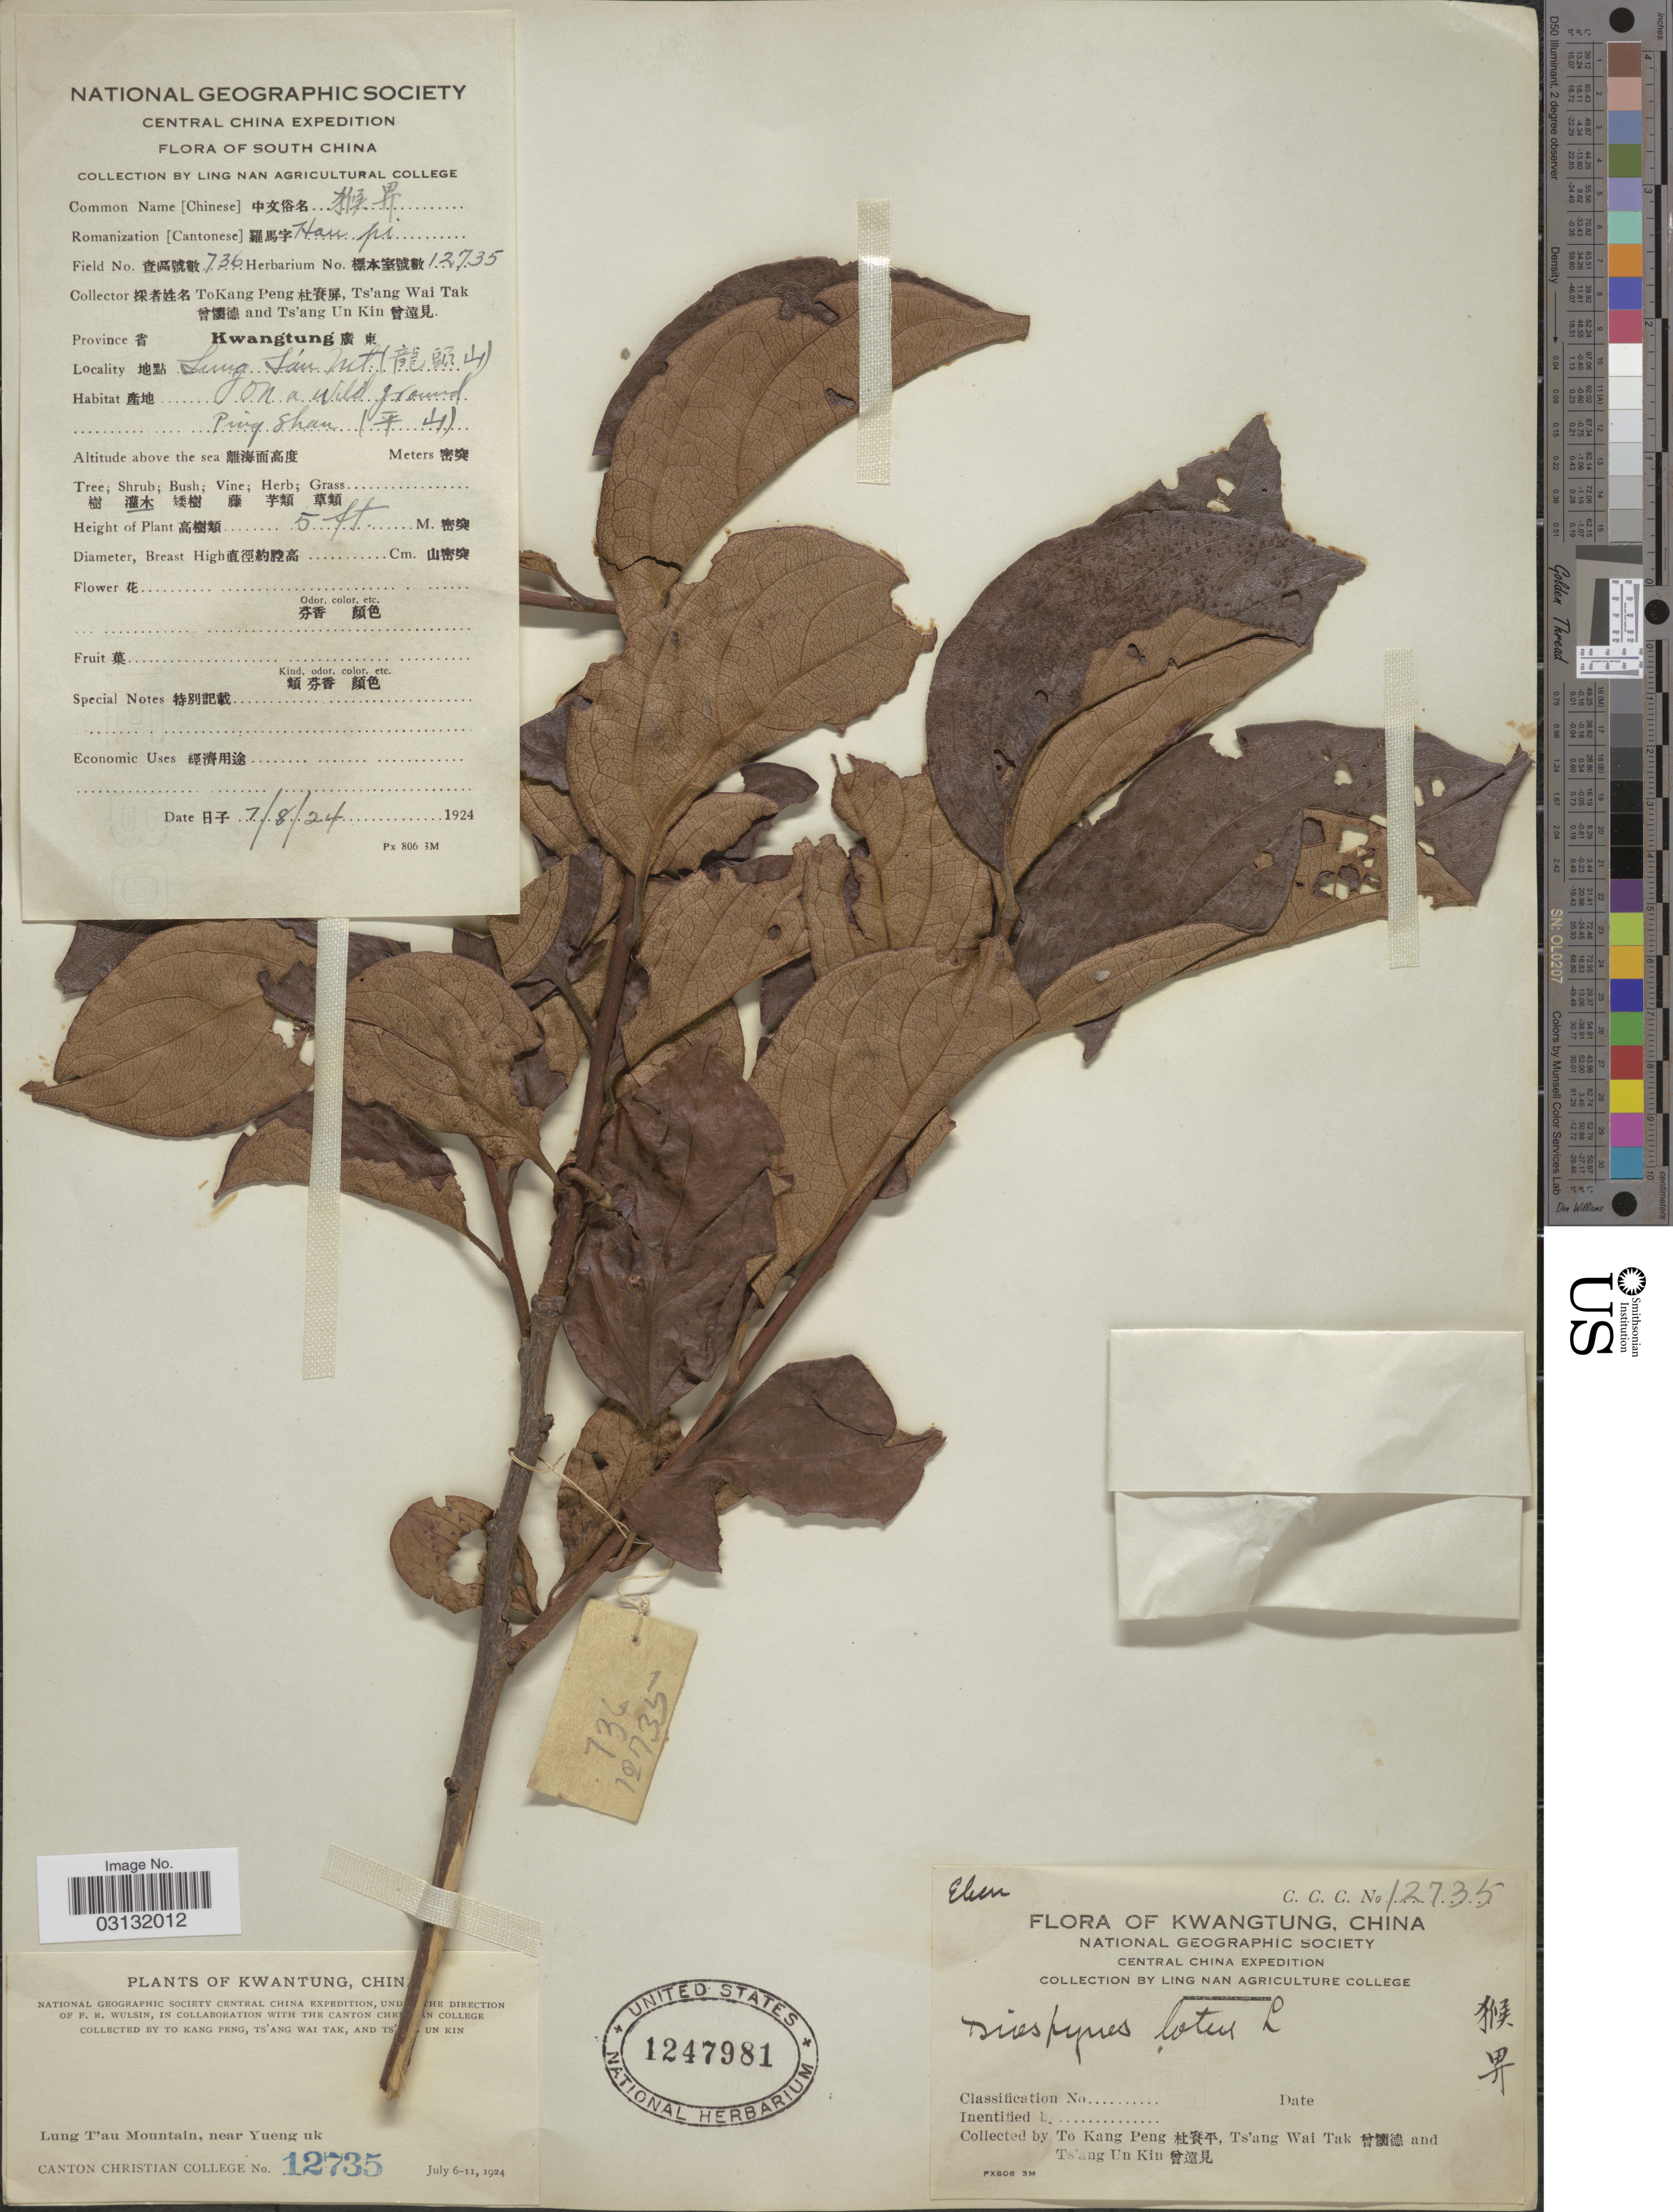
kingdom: Plantae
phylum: Tracheophyta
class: Magnoliopsida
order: Ericales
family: Ebenaceae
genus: Diospyros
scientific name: Diospyros lotus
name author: L.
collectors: To Kang P'eng, W. T. Tsang & Ts' Ang Un Kin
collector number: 12735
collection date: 1924-08-07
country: China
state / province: Guangdong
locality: Kwangtung, Central China, South China, Lung T'au Mountain, near Yueng uk, Ping Shan X.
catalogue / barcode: US 1247981